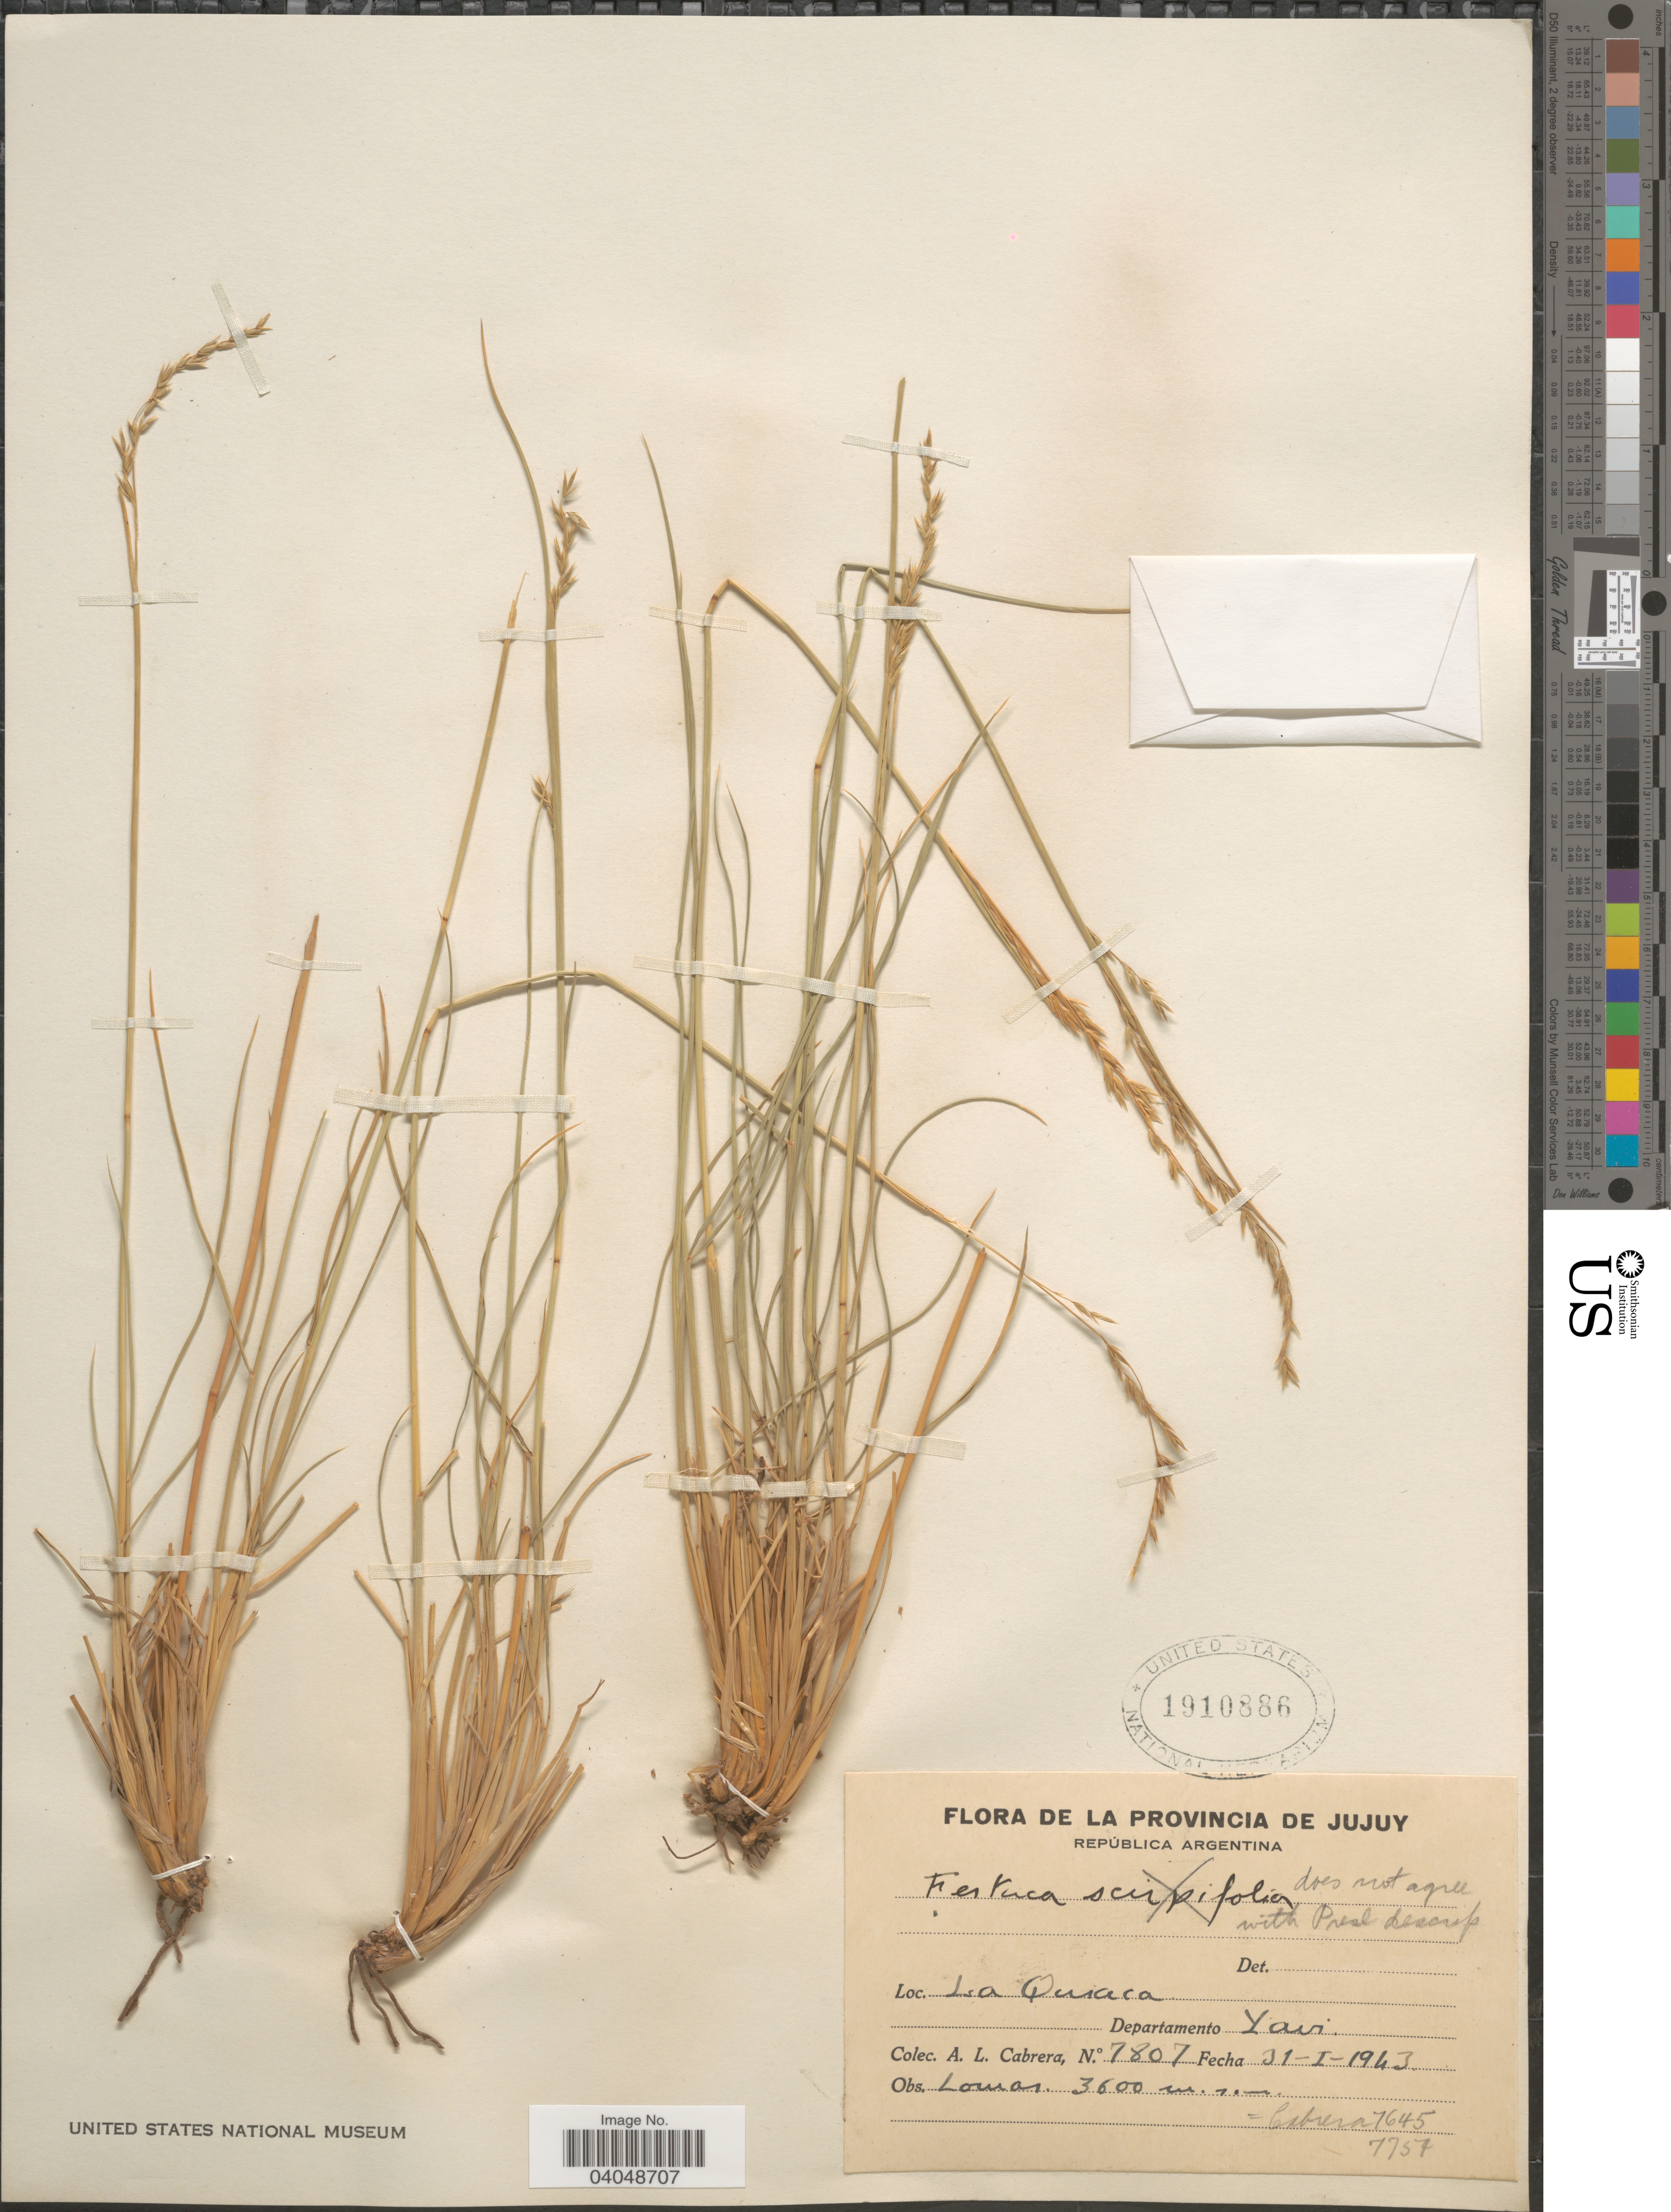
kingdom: Plantae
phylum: Tracheophyta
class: Liliopsida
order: Poales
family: Poaceae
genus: Festuca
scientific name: Festuca sp.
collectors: A. L. Cabrera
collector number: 7807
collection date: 1943-01-31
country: Argentina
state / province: Jujuy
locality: República Argentina. La Quiaca. Departamento Yavi.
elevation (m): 3600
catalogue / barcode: US 1910886